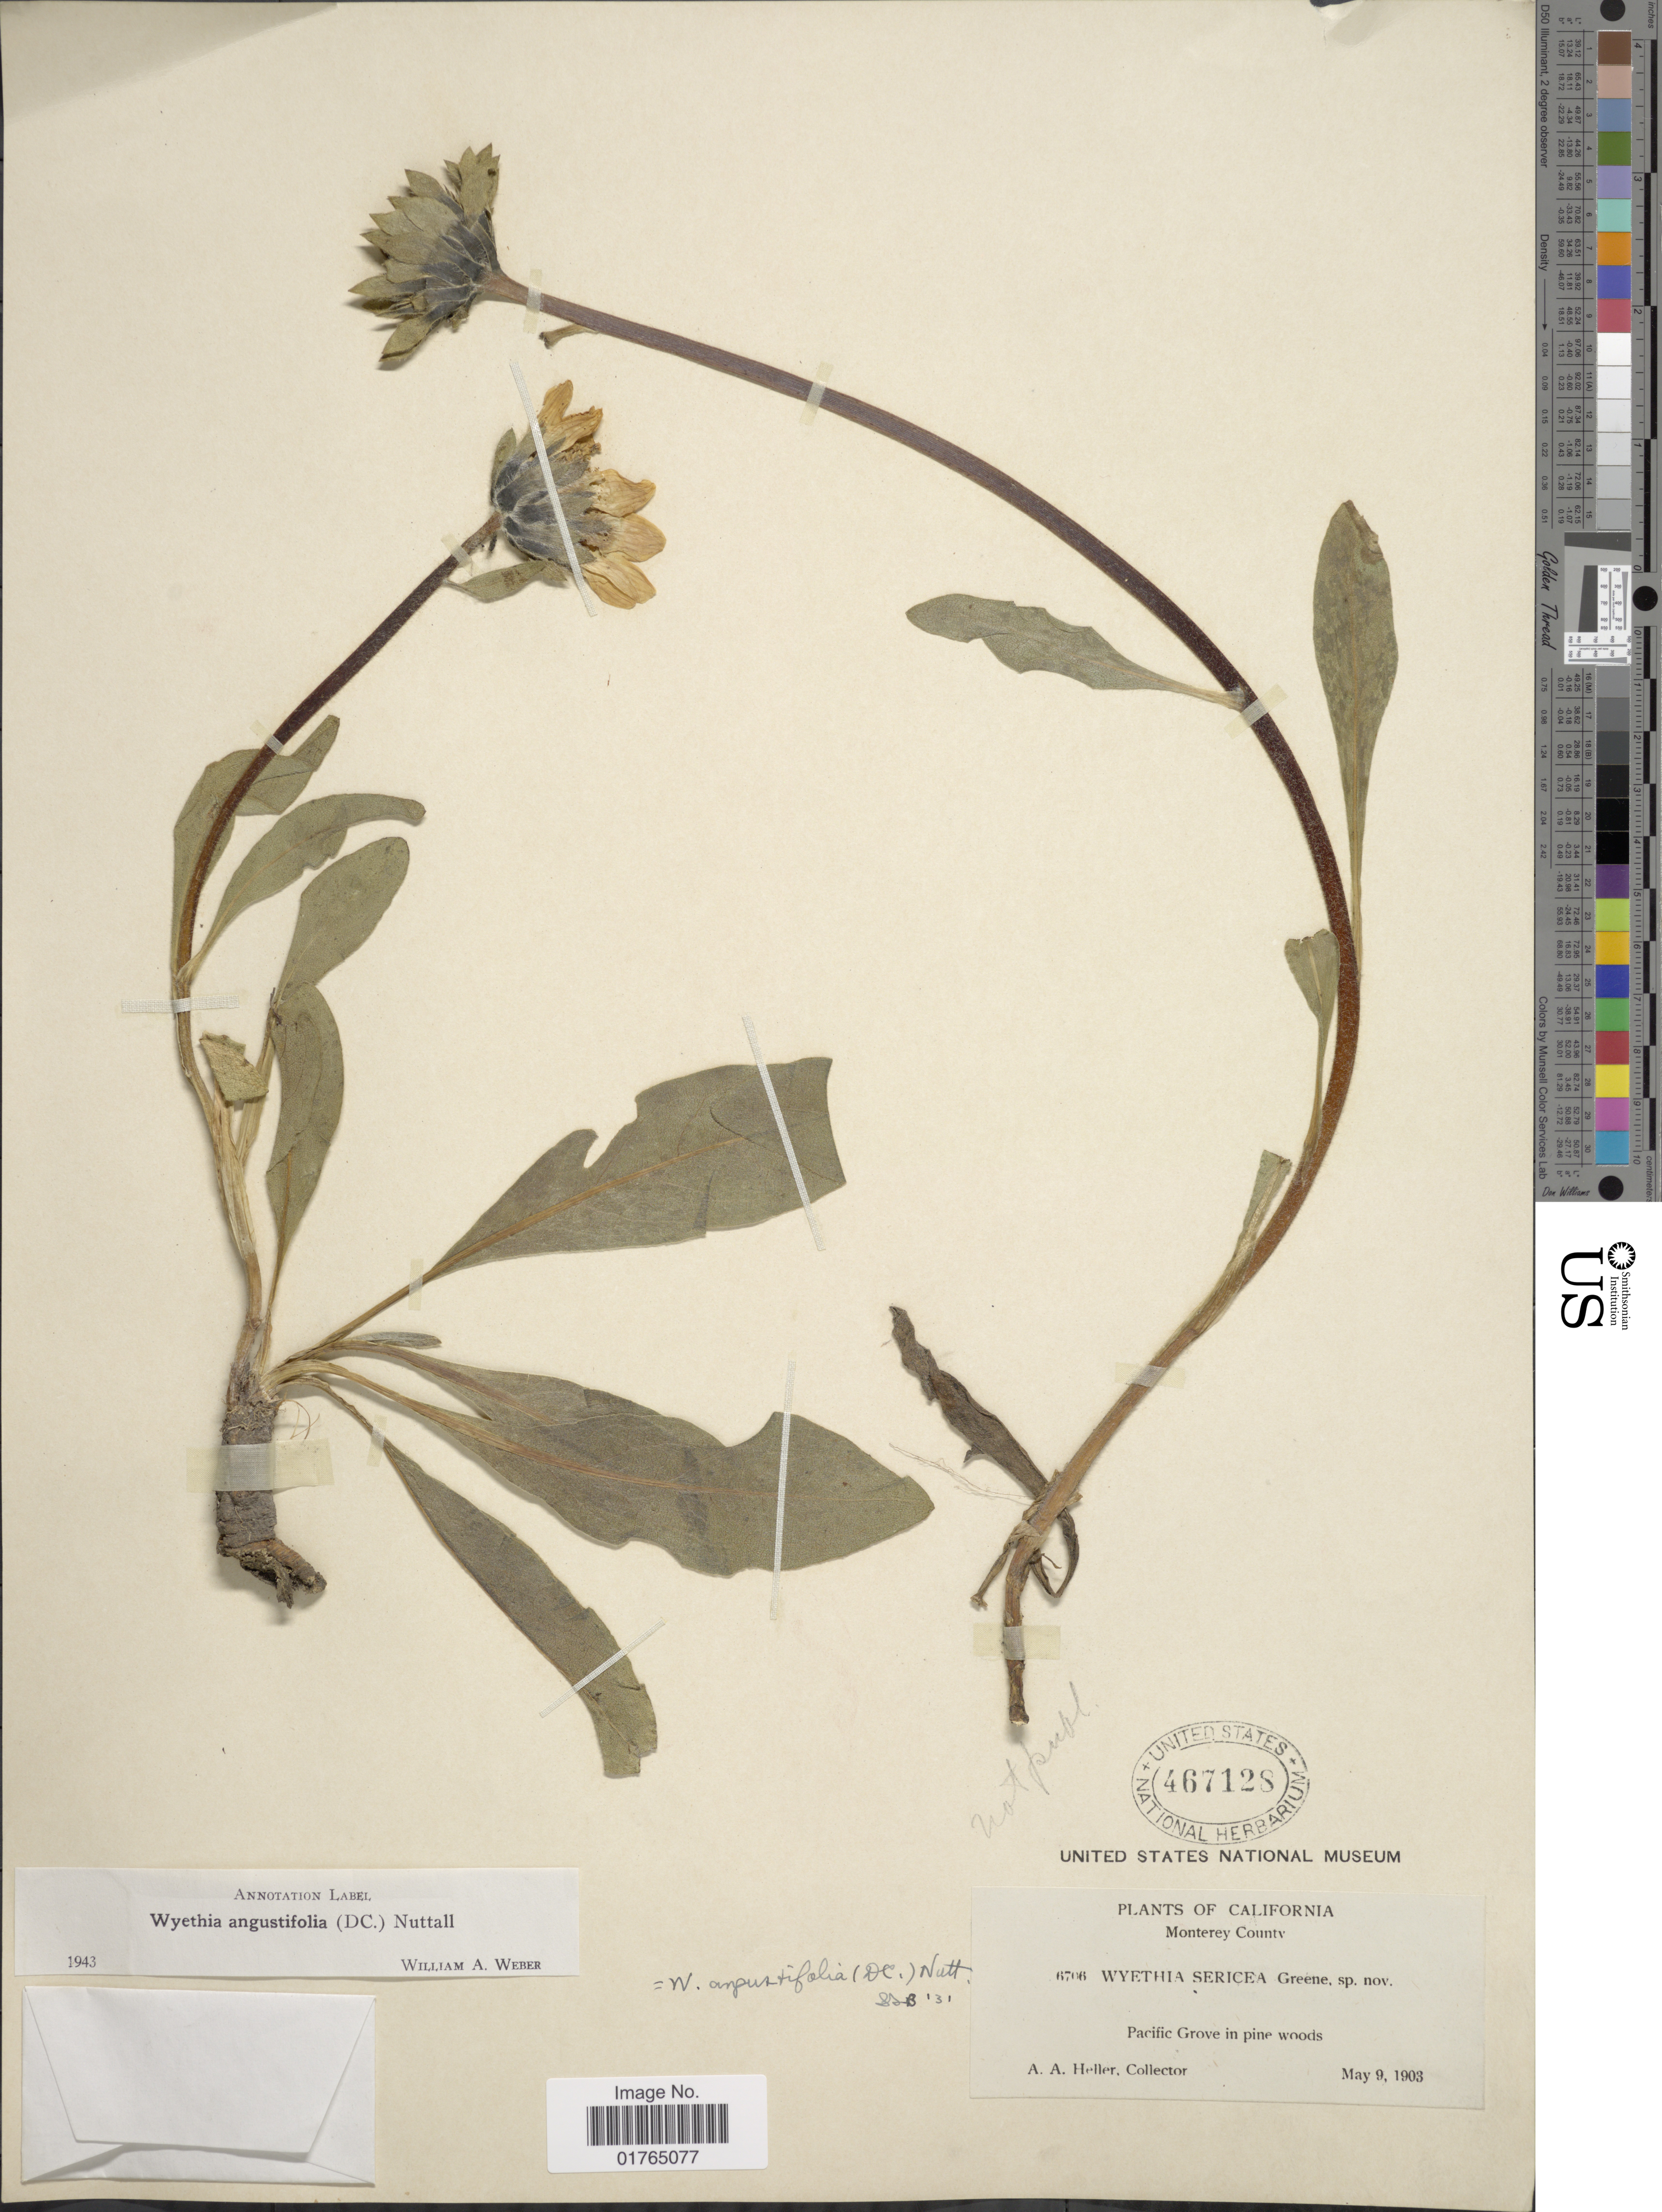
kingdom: Plantae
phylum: Tracheophyta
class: Magnoliopsida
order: Asterales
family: Asteraceae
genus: Wyethia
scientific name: Wyethia angustifolia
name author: (DC.) Nutt.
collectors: A. A. Heller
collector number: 6706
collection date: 1903-05-09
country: United States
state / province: California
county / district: Monterey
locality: Monterey County, Pacific Grove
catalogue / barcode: US 467128